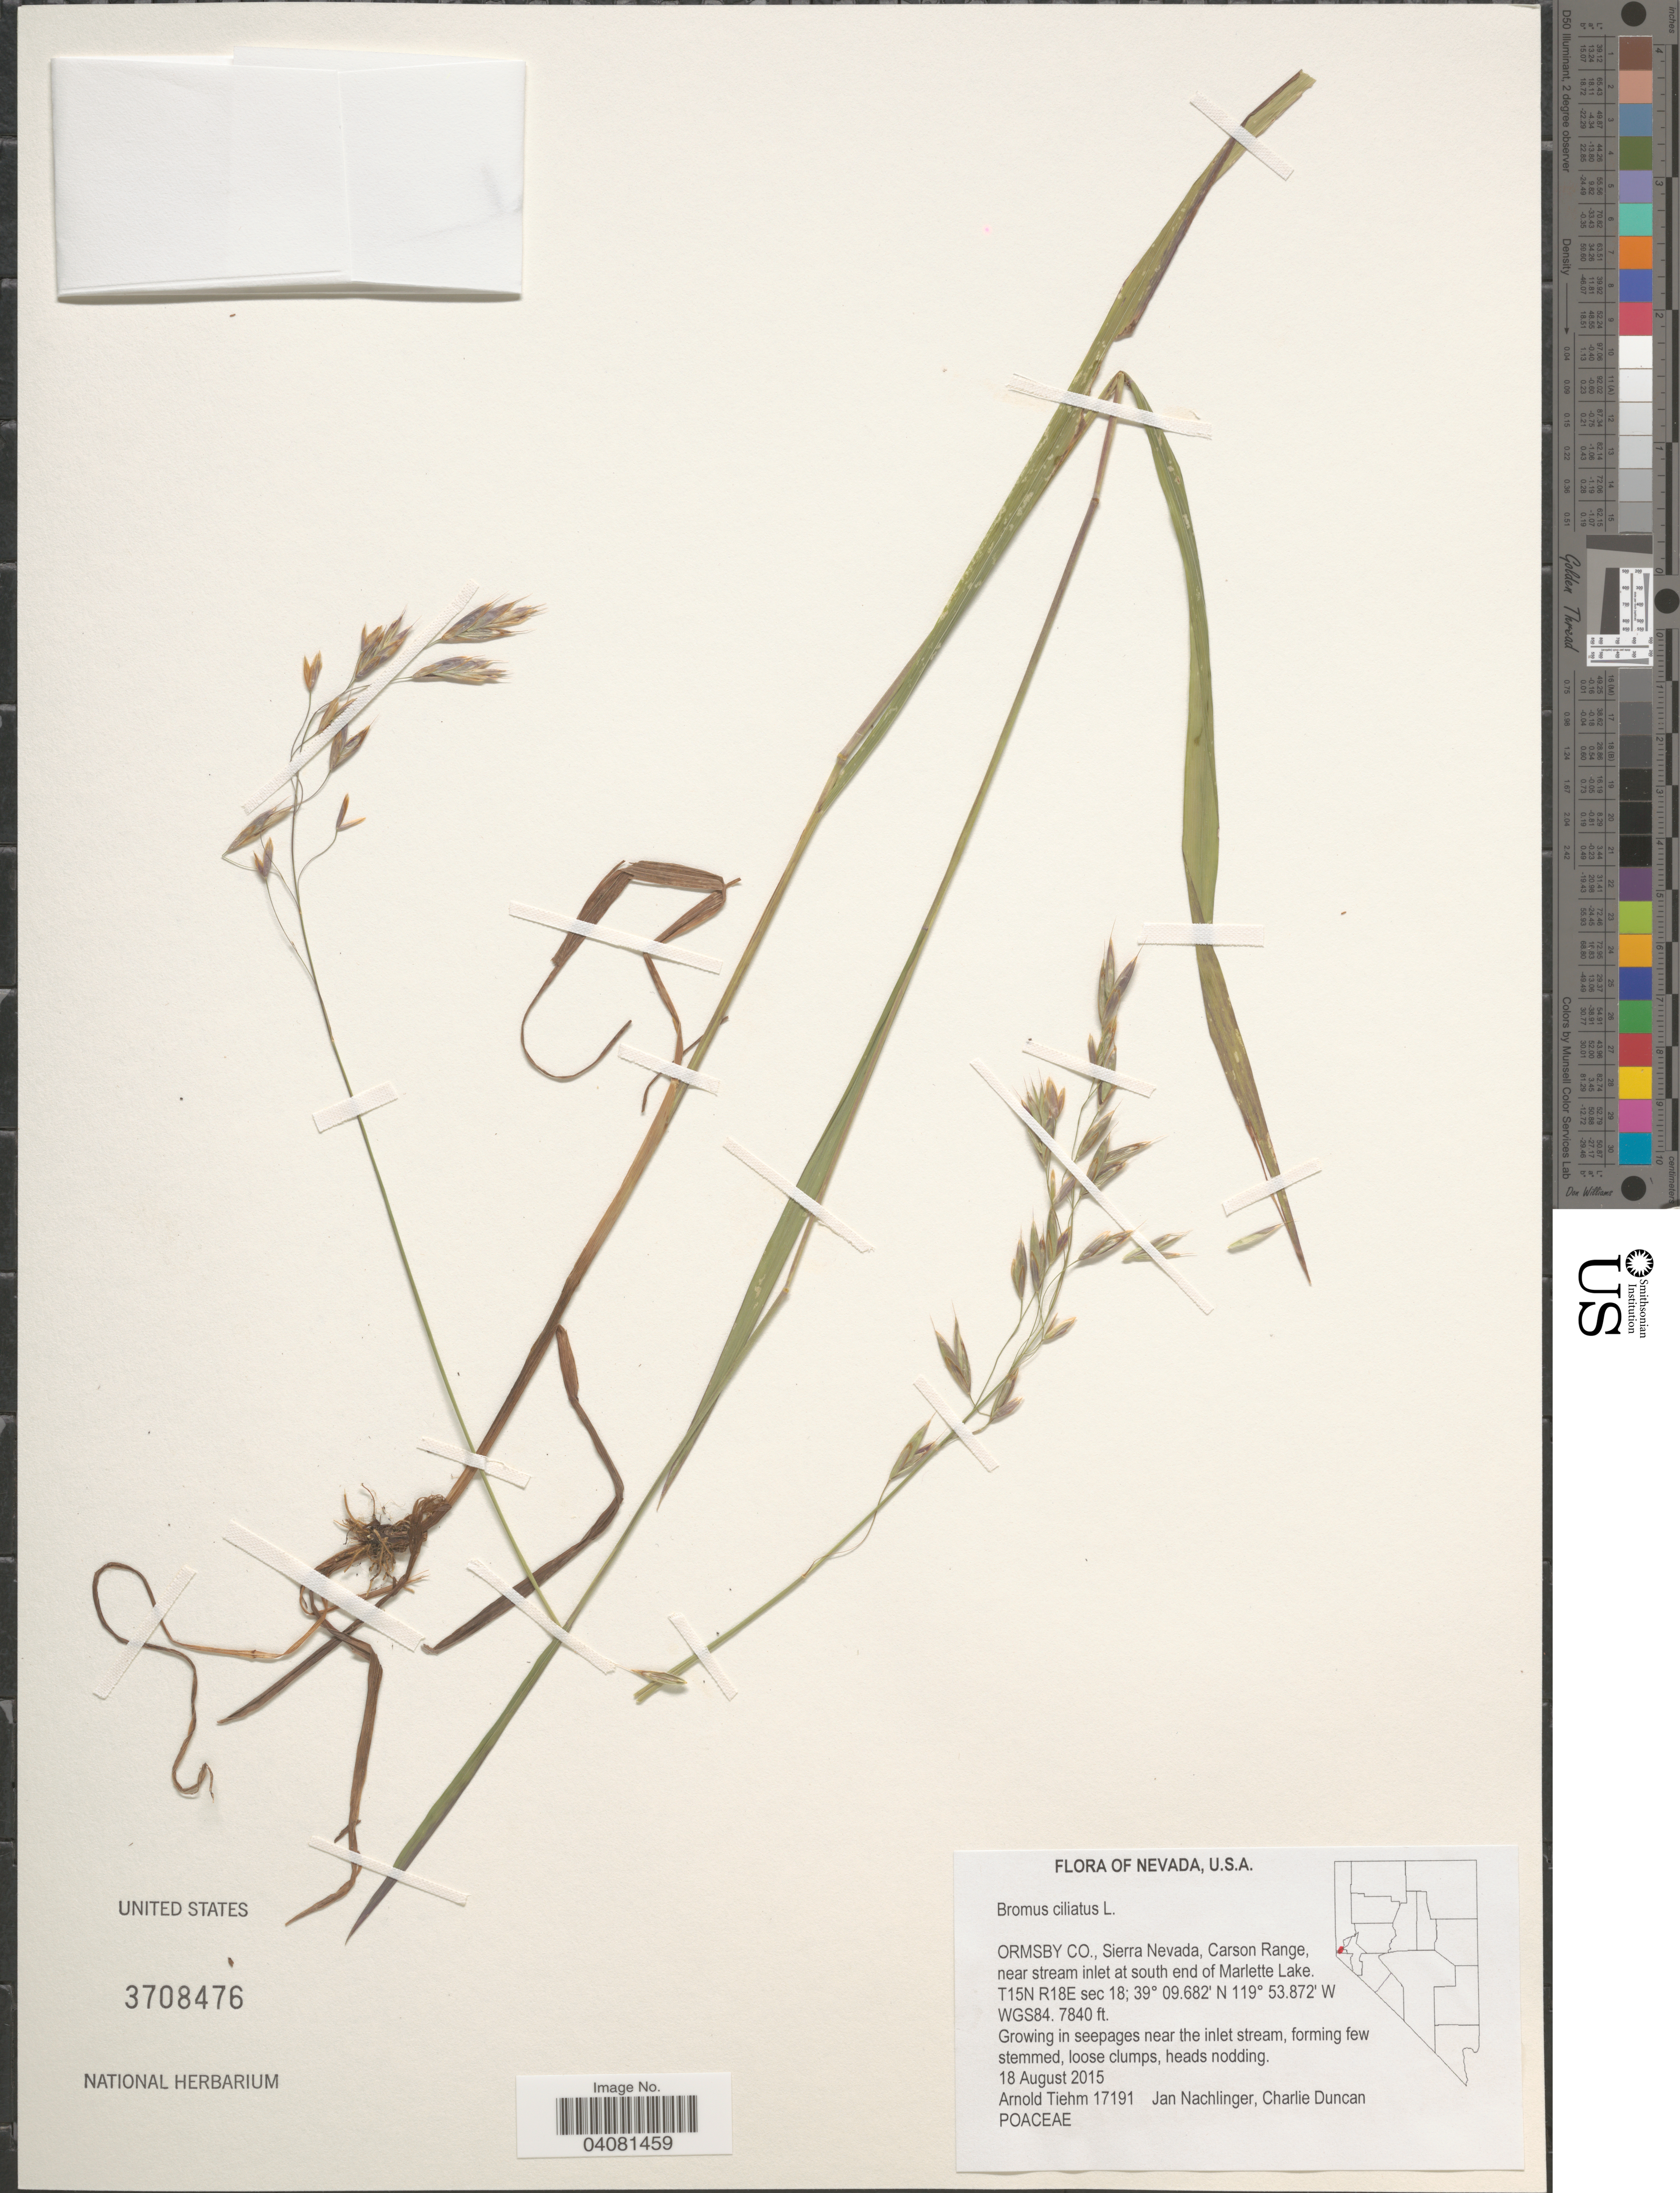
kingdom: Plantae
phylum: Tracheophyta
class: Liliopsida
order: Poales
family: Poaceae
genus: Bromus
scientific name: Bromus ciliatus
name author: L.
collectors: A. Tiehm, J. Nachlinger & C. Duncan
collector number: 17191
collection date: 2015-08-18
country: United States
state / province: Nevada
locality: Ormsby Co., Sierra Nevada, Carson Range, near stream inlet at south end of Marlette Lake, T15N R18E sec 18. WGS84. In seepages near the inlet stream.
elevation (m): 2390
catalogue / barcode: US 3708476